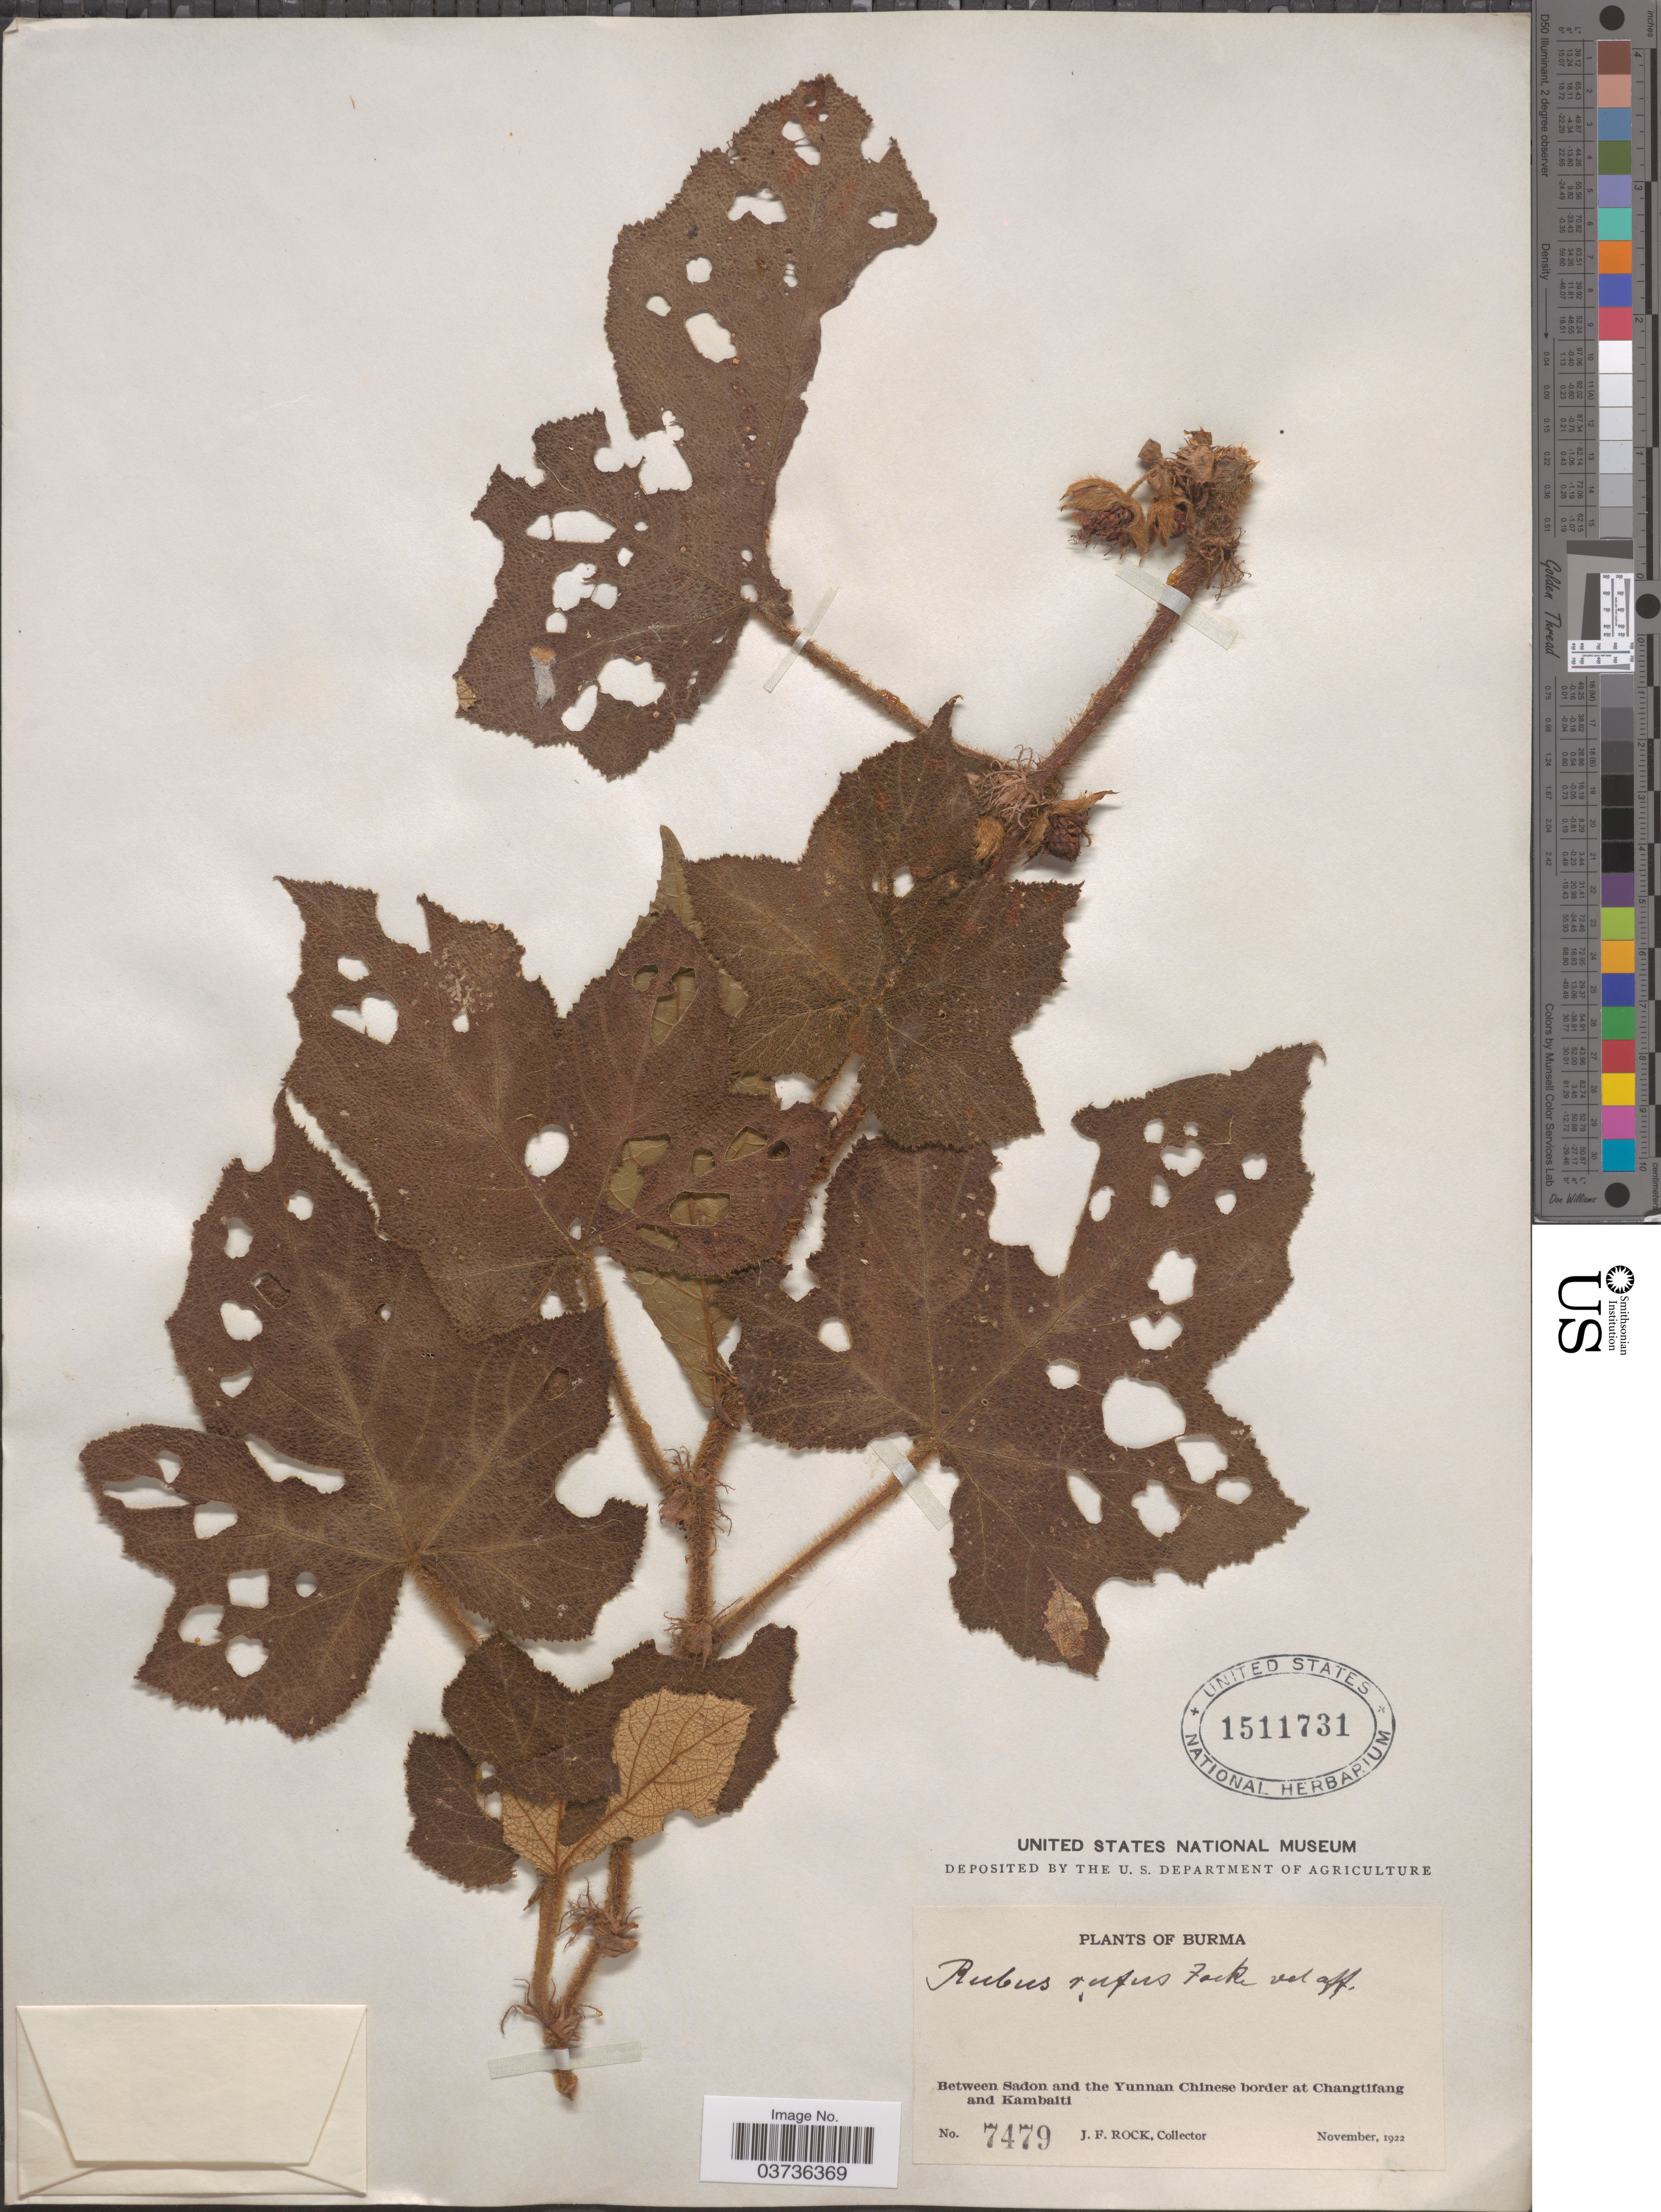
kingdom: Plantae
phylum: Tracheophyta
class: Magnoliopsida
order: Rosales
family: Rosaceae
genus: Rubus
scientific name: Rubus rufus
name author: Focke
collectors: J. Rock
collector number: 7479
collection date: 1922-11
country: Myanmar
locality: Burma. Between Sadon and the Yunnan Chinese border at Changtifang and Kambaiti.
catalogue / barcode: US 1511731